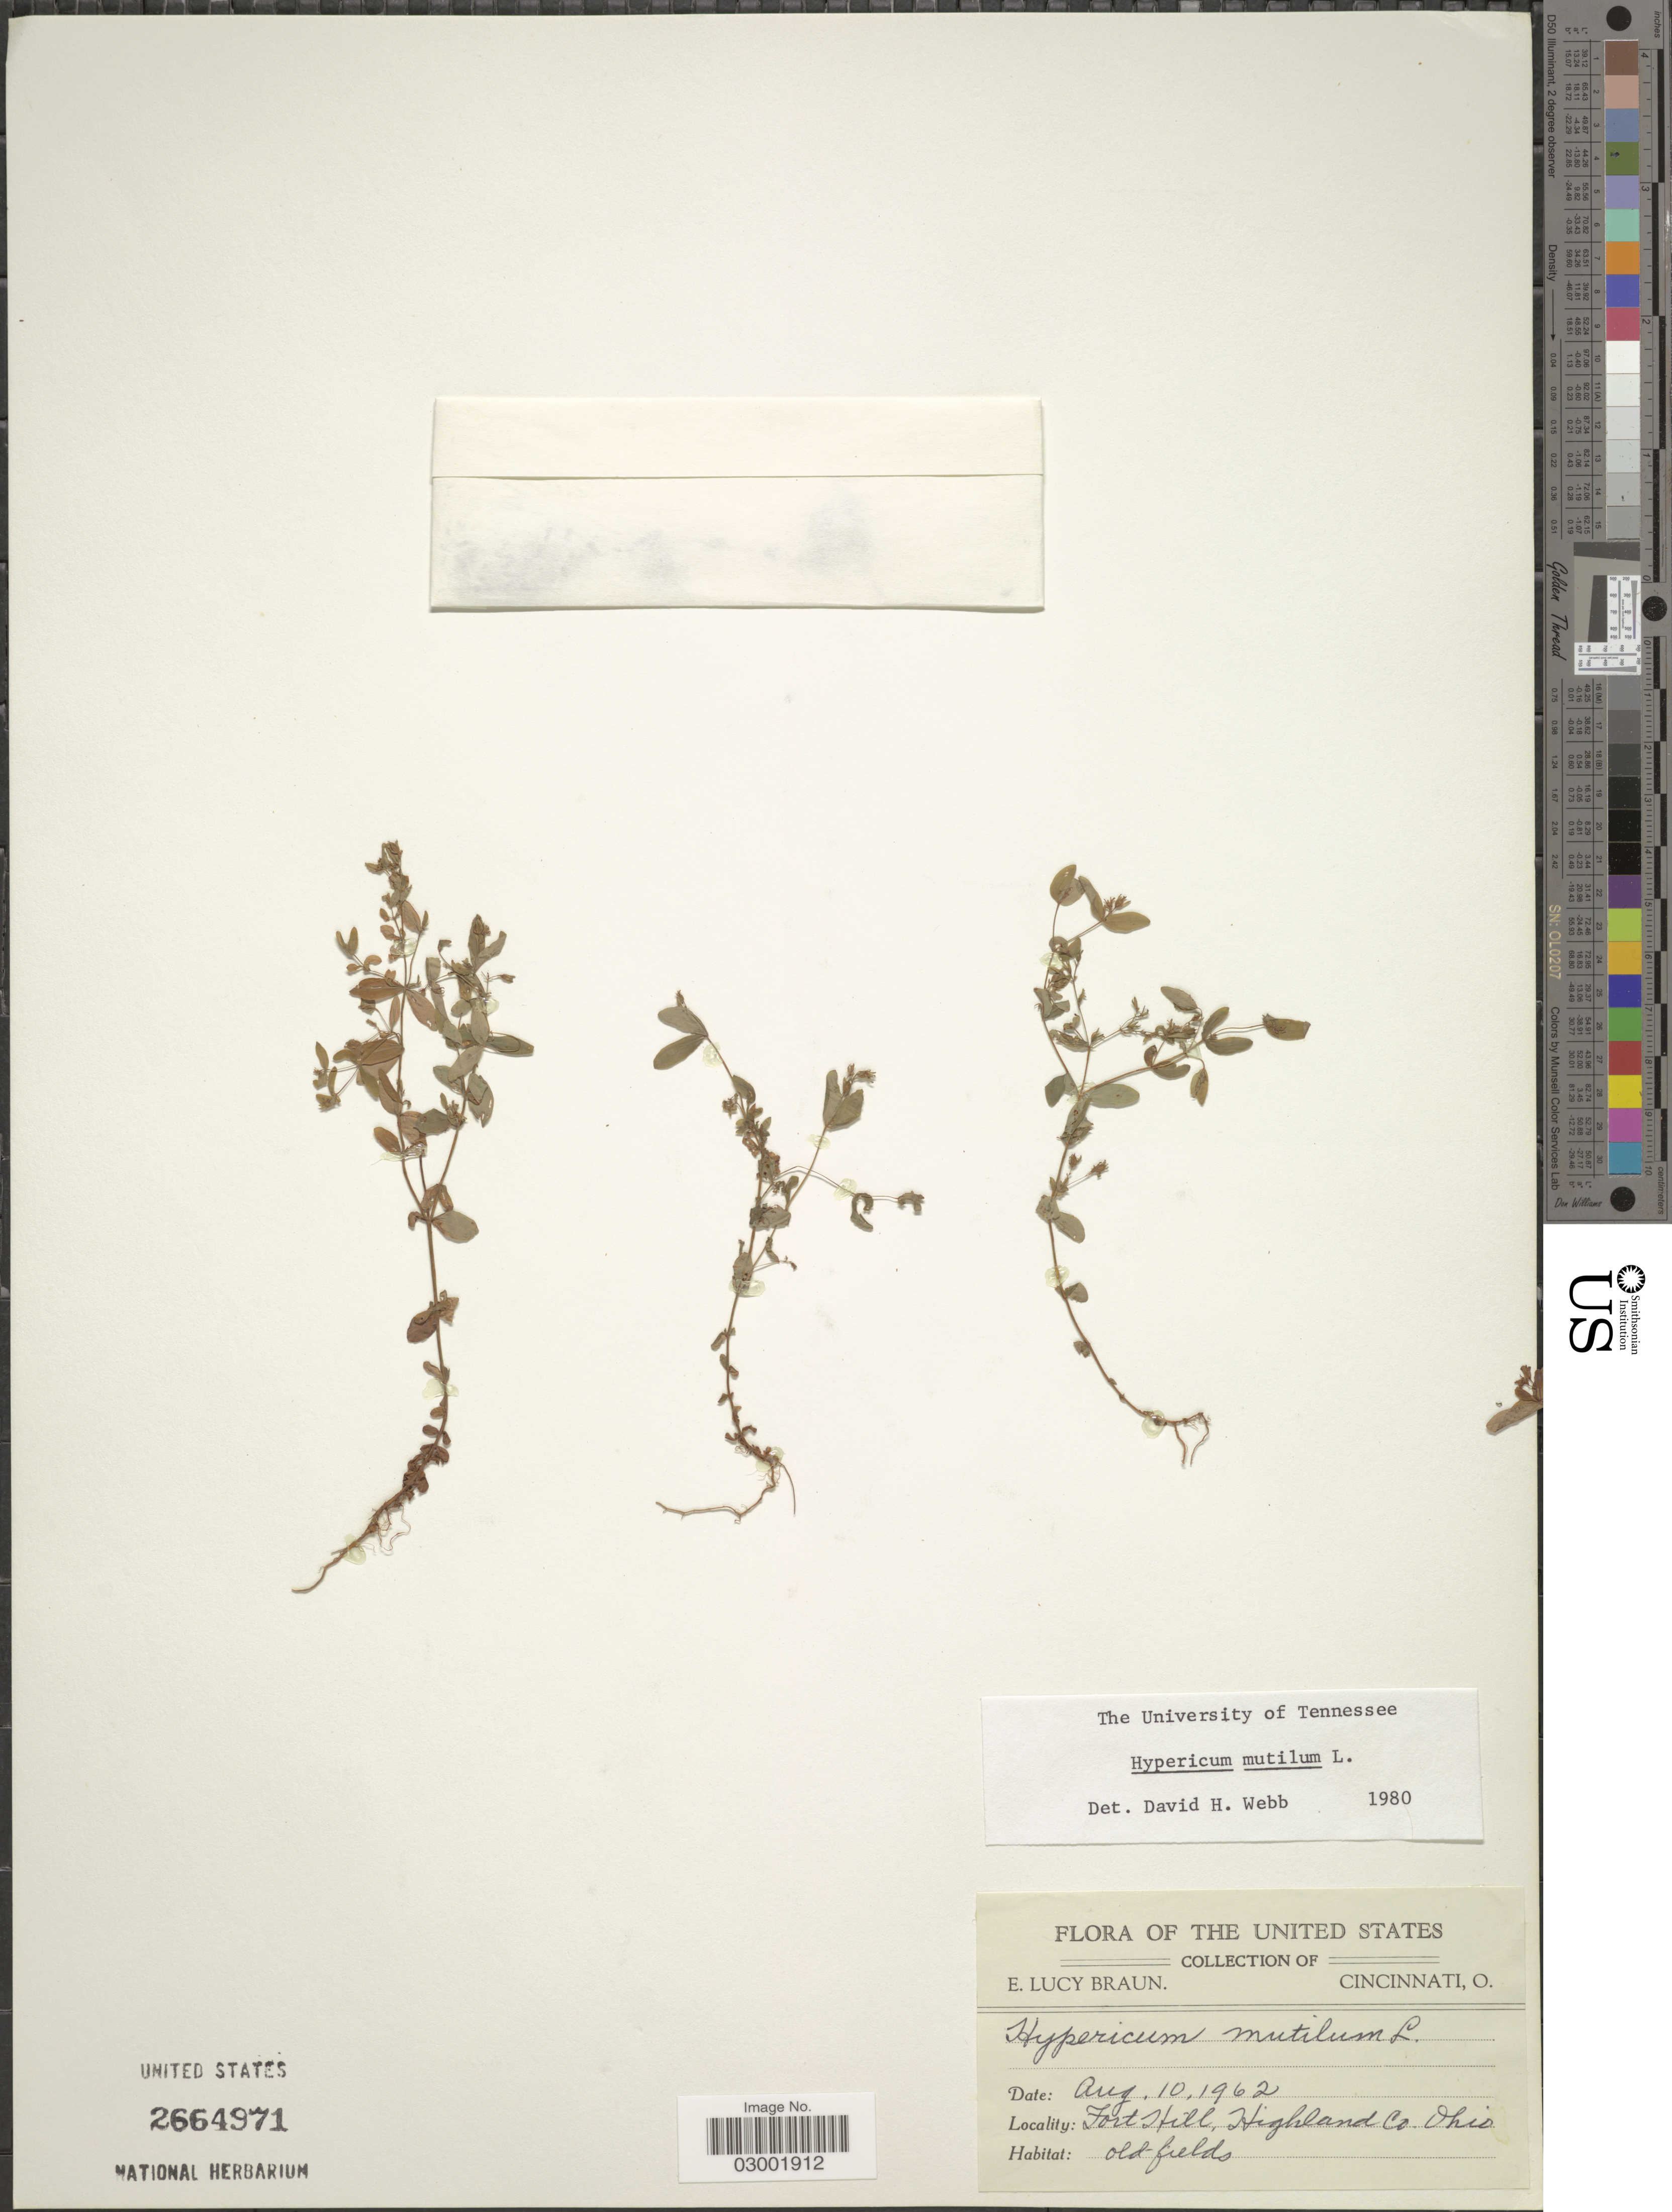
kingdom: Plantae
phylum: Tracheophyta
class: Magnoliopsida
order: Malpighiales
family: Hypericaceae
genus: Hypericum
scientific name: Hypericum mutilum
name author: L.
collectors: E. L. Braun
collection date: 1962-08-10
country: United States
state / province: Ohio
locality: Fort Hill, Highland Co.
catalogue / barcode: US 2664971